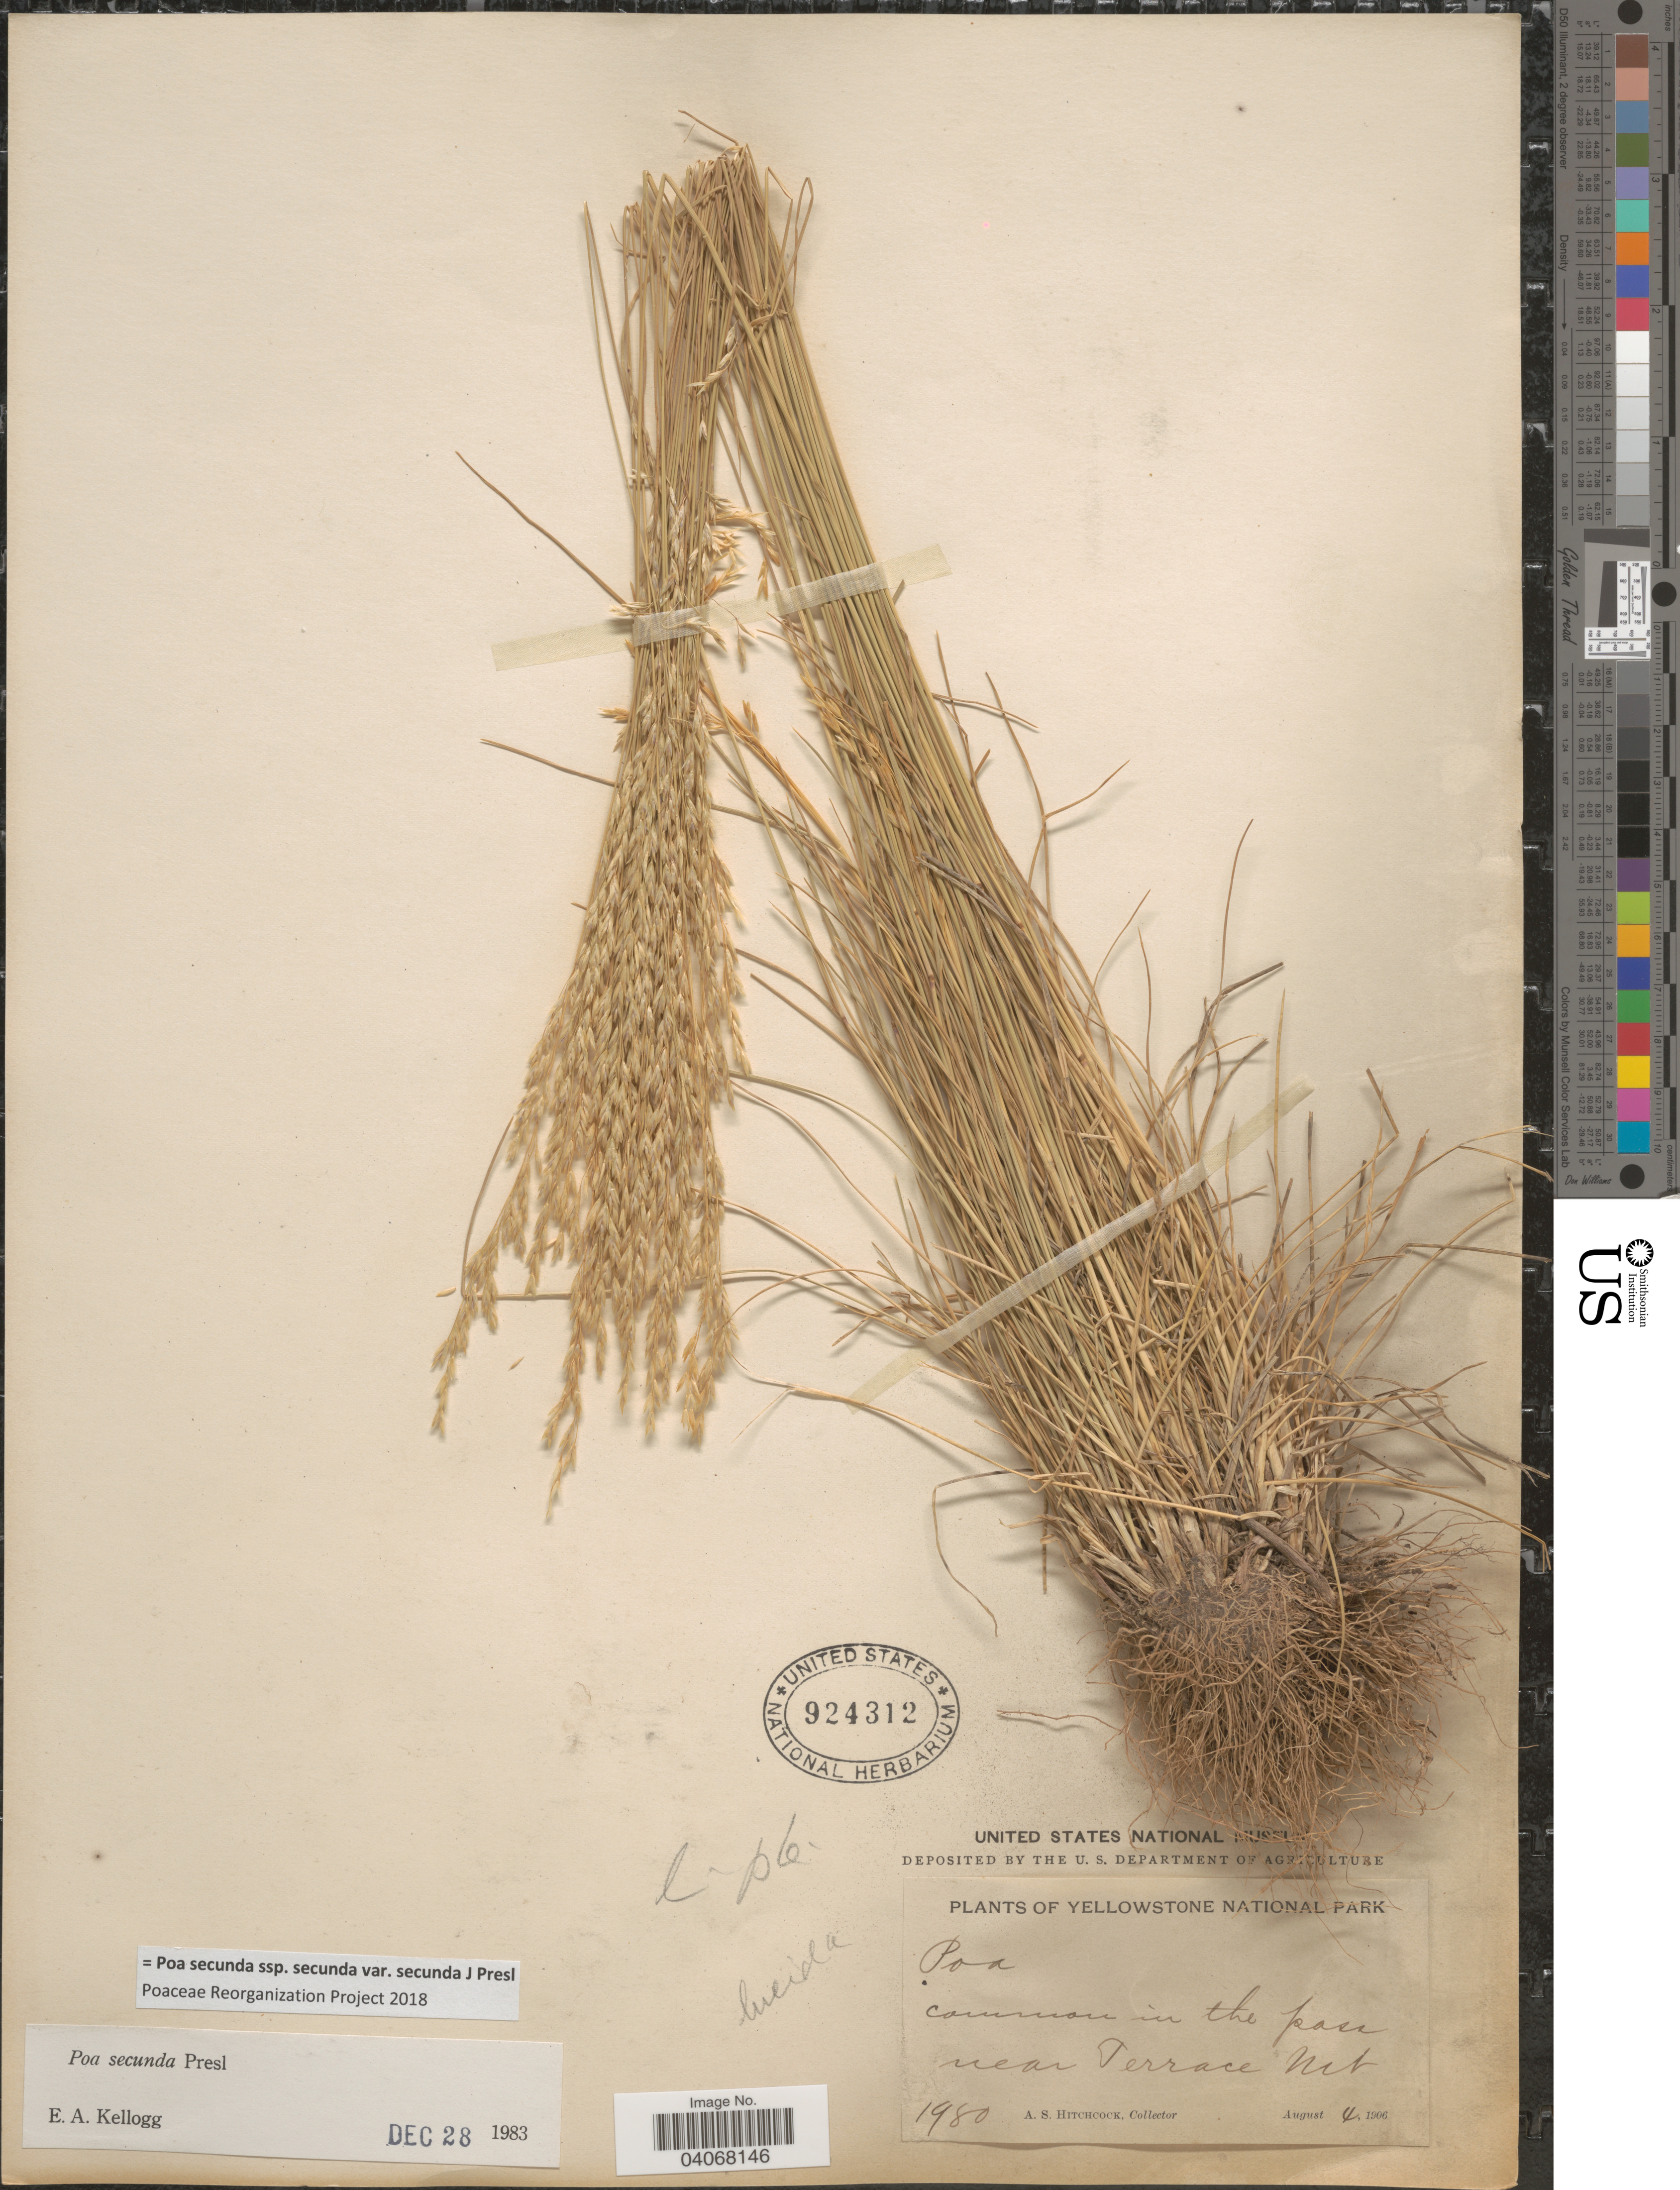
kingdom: Plantae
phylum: Tracheophyta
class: Liliopsida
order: Poales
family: Poaceae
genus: Poa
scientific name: Poa secunda subsp. secunda var. secunda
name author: J. Presl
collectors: A. S. Hitchcock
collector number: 1980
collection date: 1906-08-04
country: United States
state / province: Montana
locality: Yellowstone National Park. Common in the pass near Terrace Mt.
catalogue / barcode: US 924312